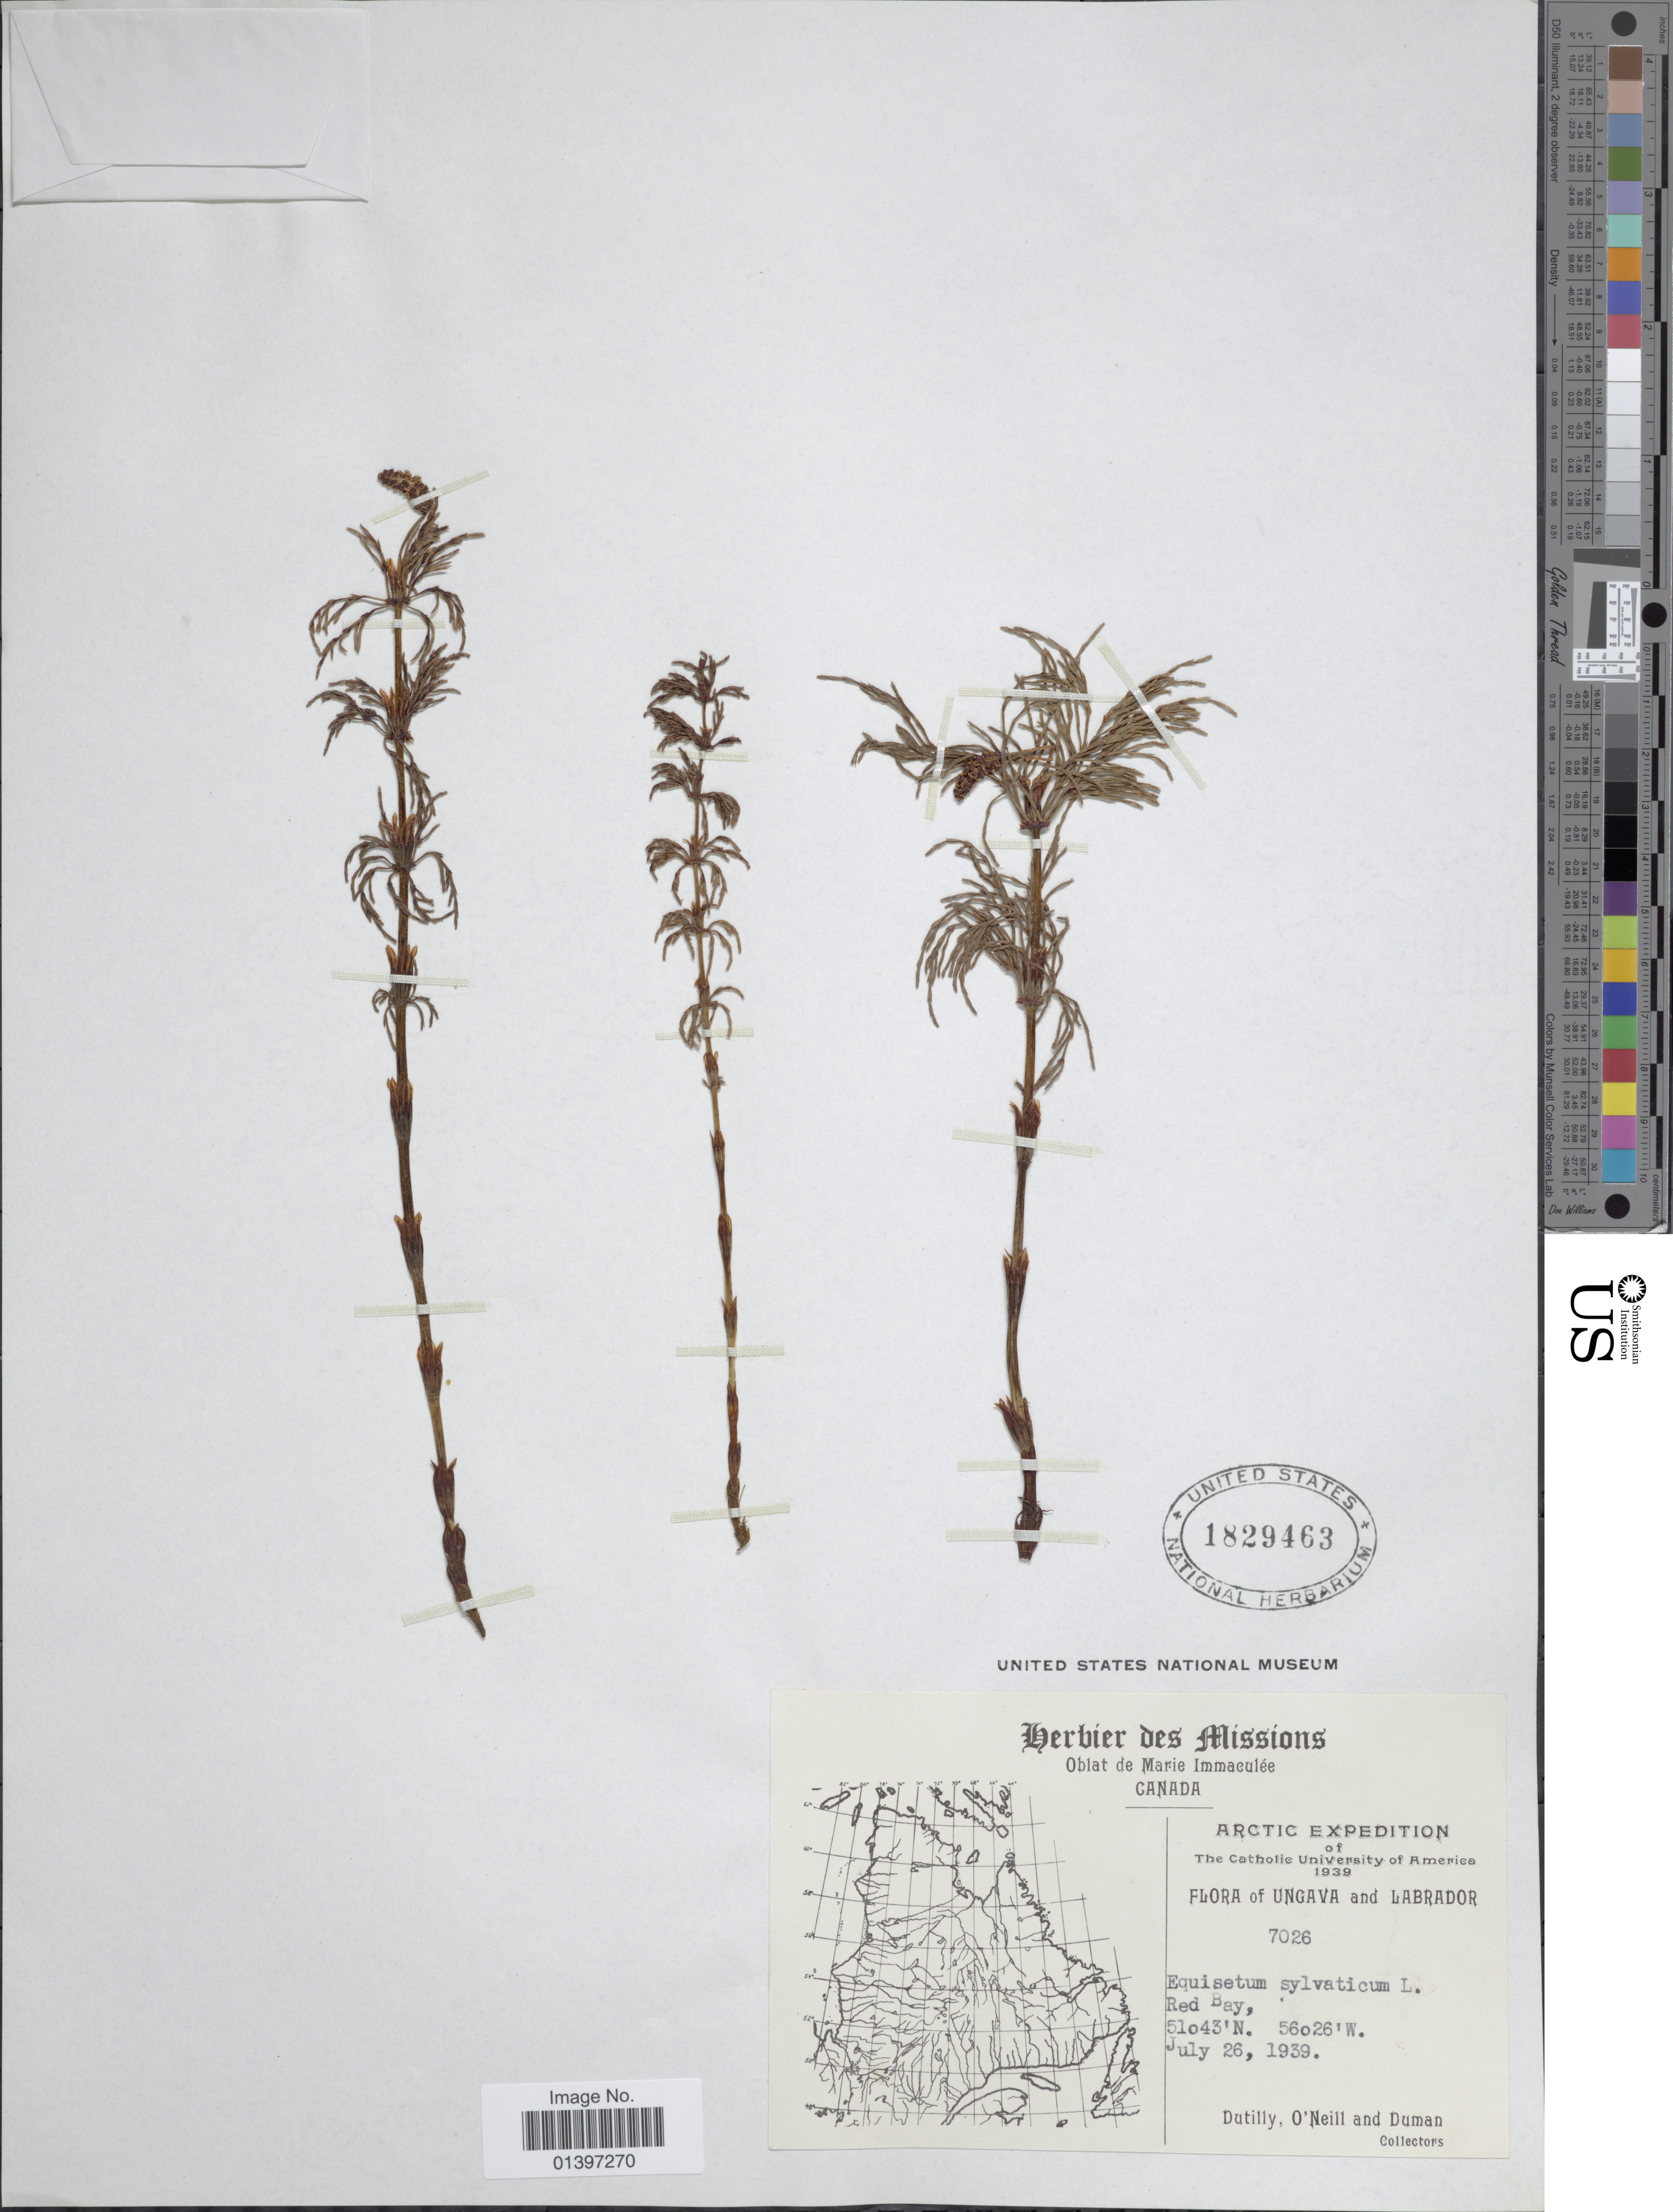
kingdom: Plantae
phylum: Tracheophyta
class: Polypodiopsida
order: Equisetales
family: Equisetaceae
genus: Equisetum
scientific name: Equisetum sylvaticum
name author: L.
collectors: -. Dutilly, -. O'Neill & -. Duman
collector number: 7026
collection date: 1939-07-26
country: Canada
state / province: Newfoundland and Labrador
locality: Ungava and Labrador, Red Bay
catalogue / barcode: US 1829463